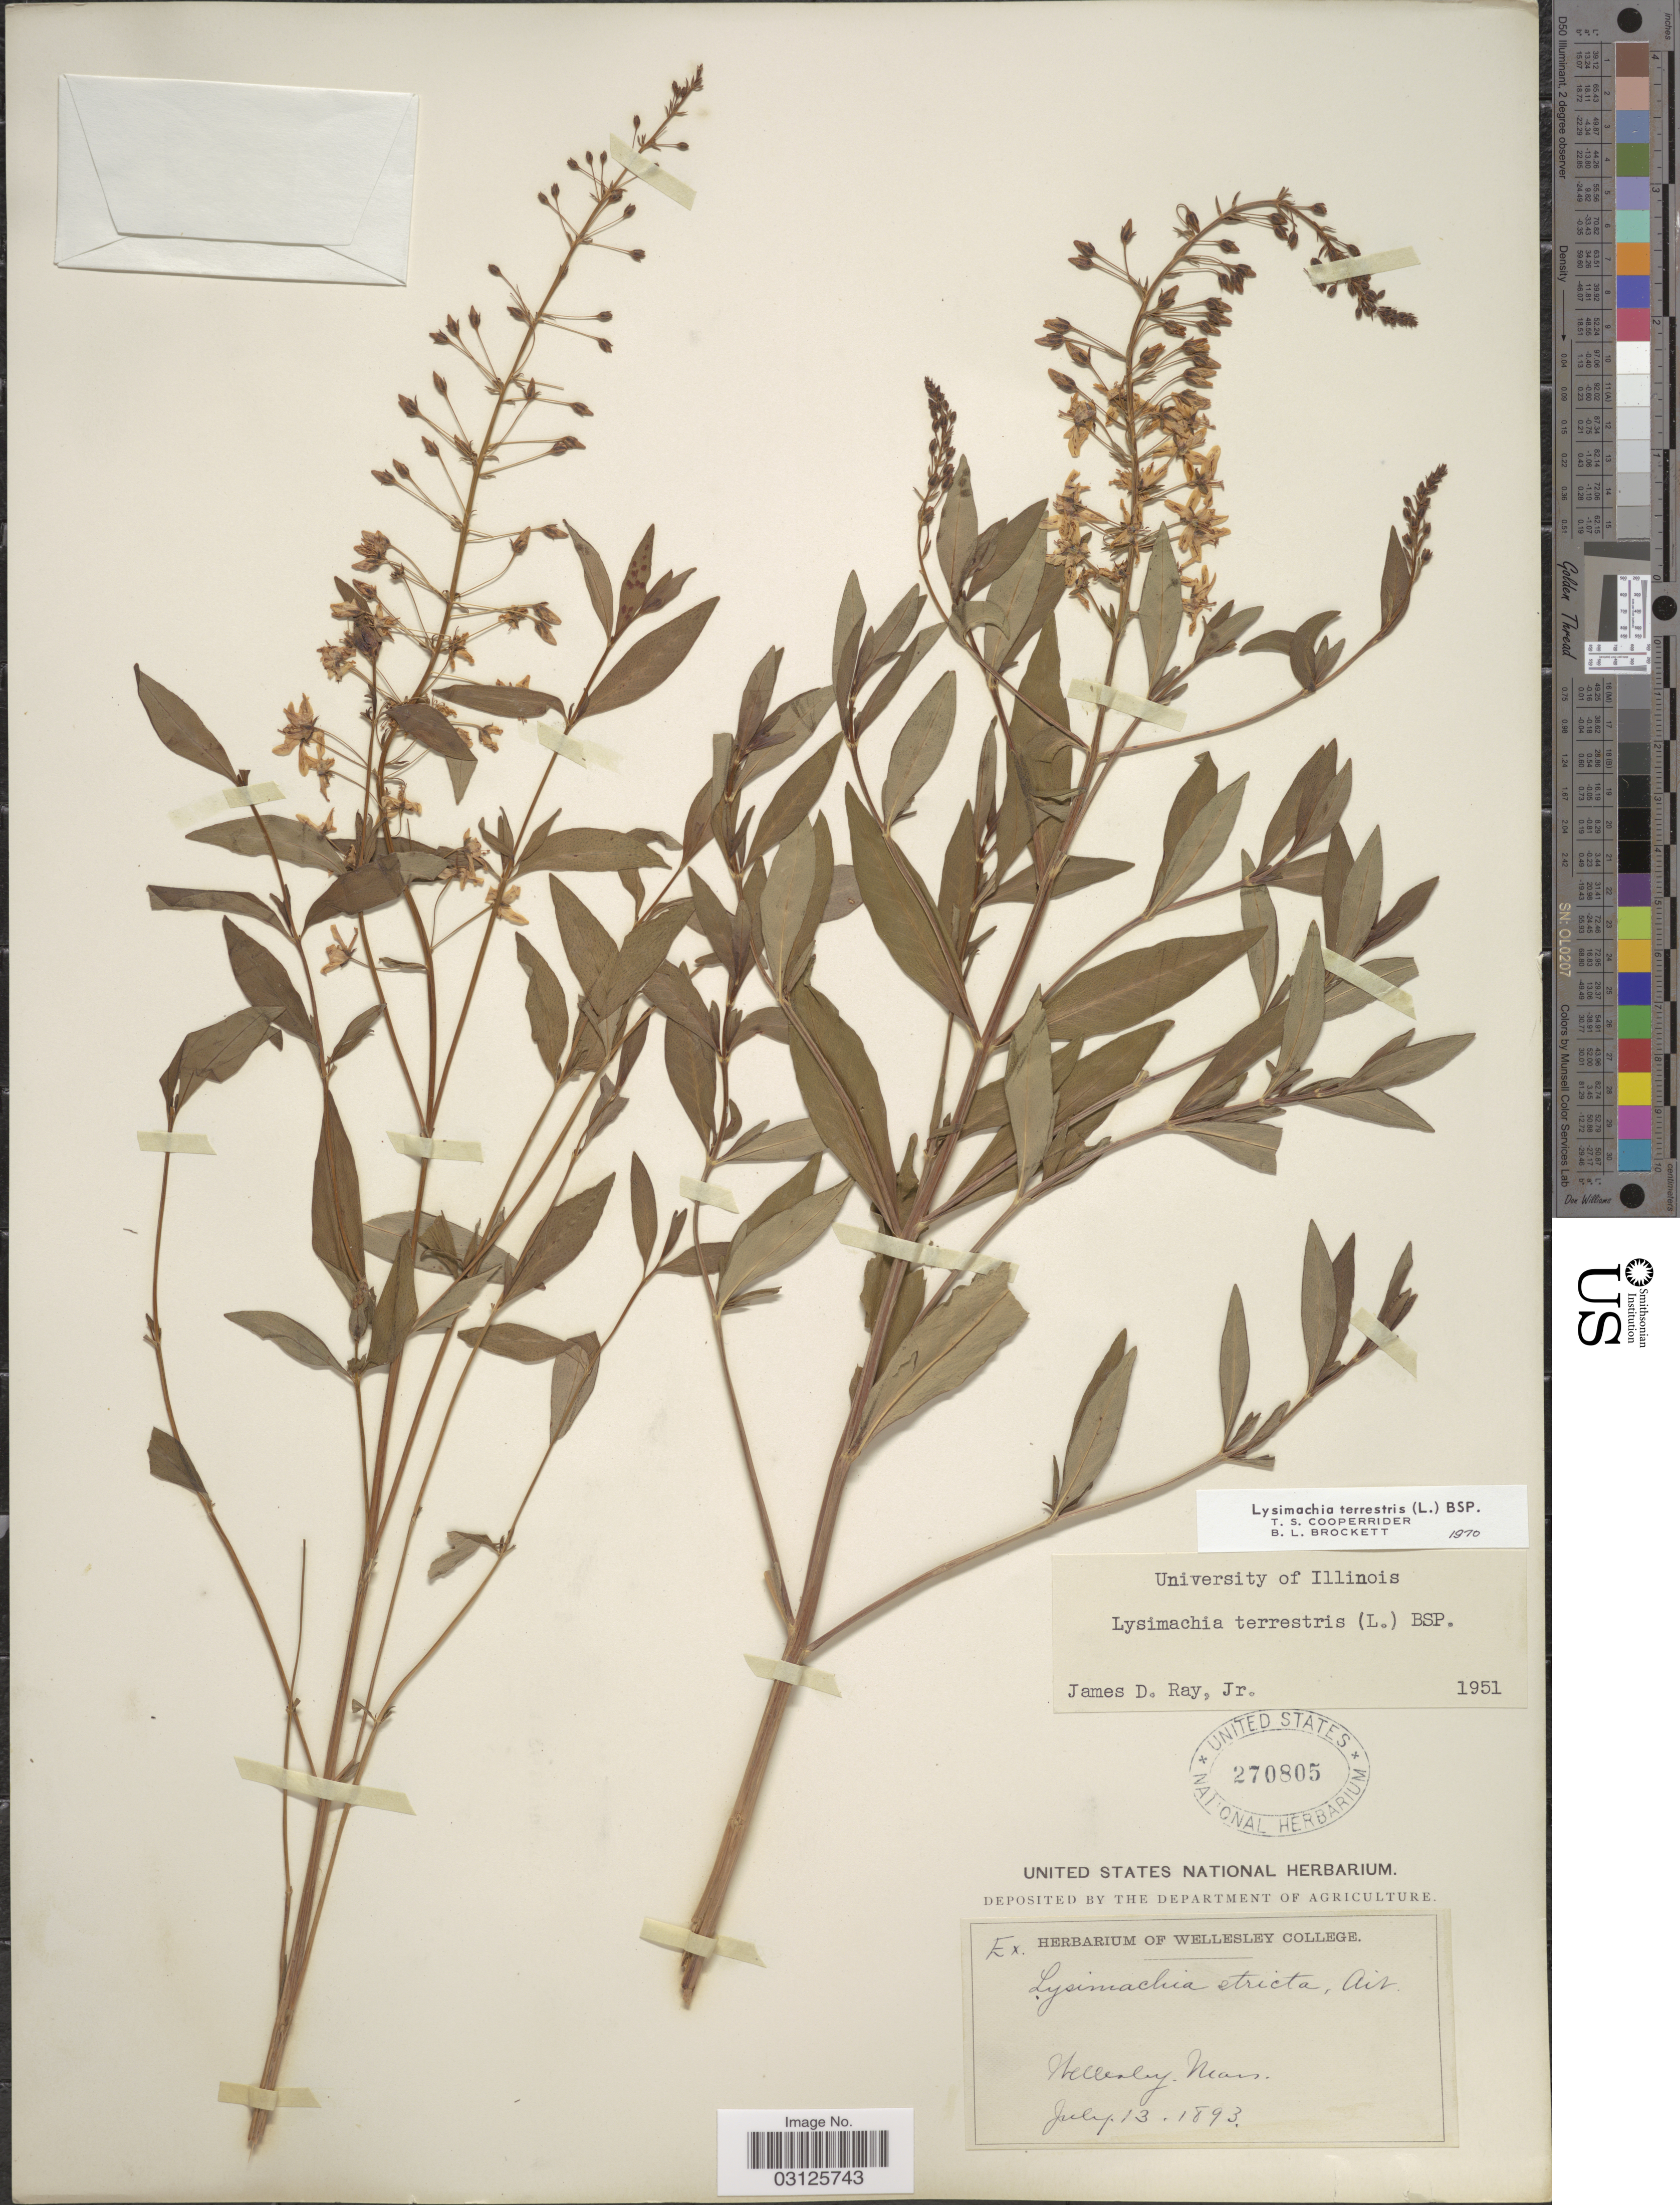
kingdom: Plantae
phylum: Tracheophyta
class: Magnoliopsida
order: Ericales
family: Primulaceae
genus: Lysimachia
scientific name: Lysimachia terrestris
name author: (L.) Britton, Stearns & Poggenb.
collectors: ex herb. Wellesley College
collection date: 1893-07-13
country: United States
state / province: Massachusetts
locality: Wellesley.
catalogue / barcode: US 270805